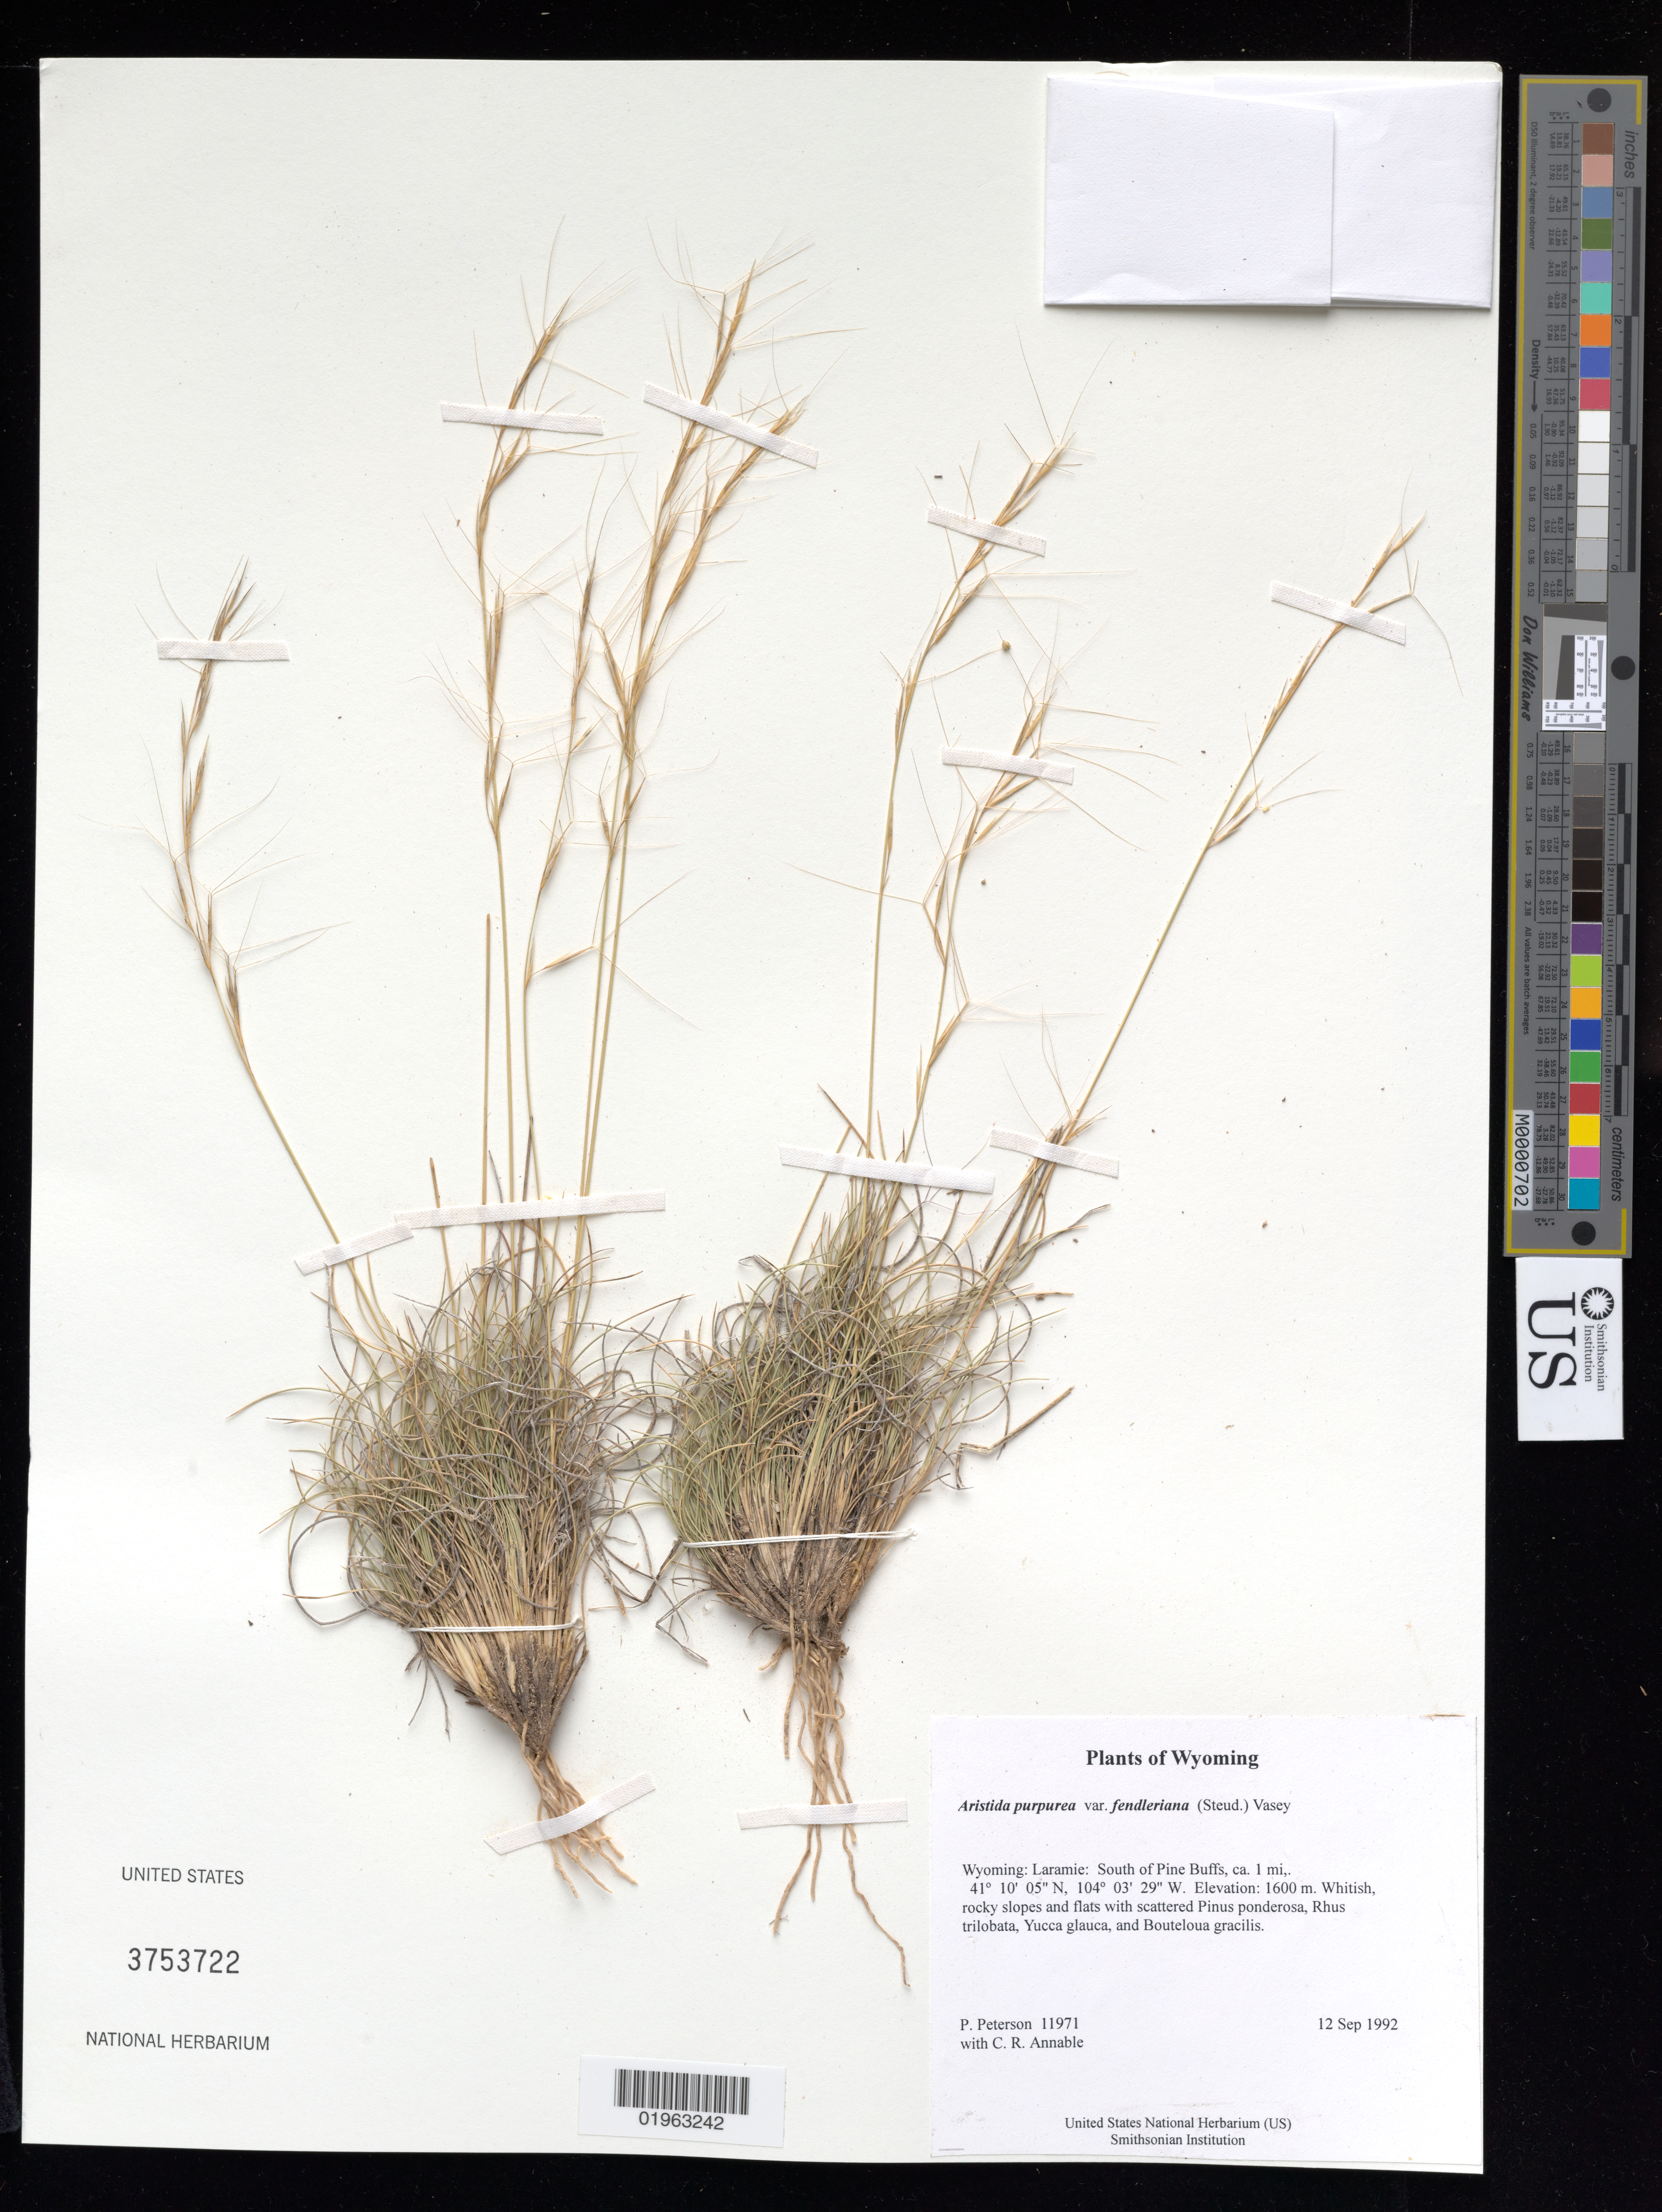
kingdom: Plantae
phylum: Tracheophyta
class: Liliopsida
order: Poales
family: Poaceae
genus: Aristida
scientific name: Aristida purpurea var. fendleriana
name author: (Steud.) Vasey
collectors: P. M. Peterson & C. R. Annable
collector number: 11971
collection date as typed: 12 Sep 1992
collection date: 1992-09-12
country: United States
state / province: Wyoming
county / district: Laramie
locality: South of Pine Buffs, ca. 1 mi,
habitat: Whitish, rocky slopes and flats with scattered Pinus ponderosa, Rhus trilobata, Yucca glauca, and Bouteloua gracilis.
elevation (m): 1600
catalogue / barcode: US 3753722